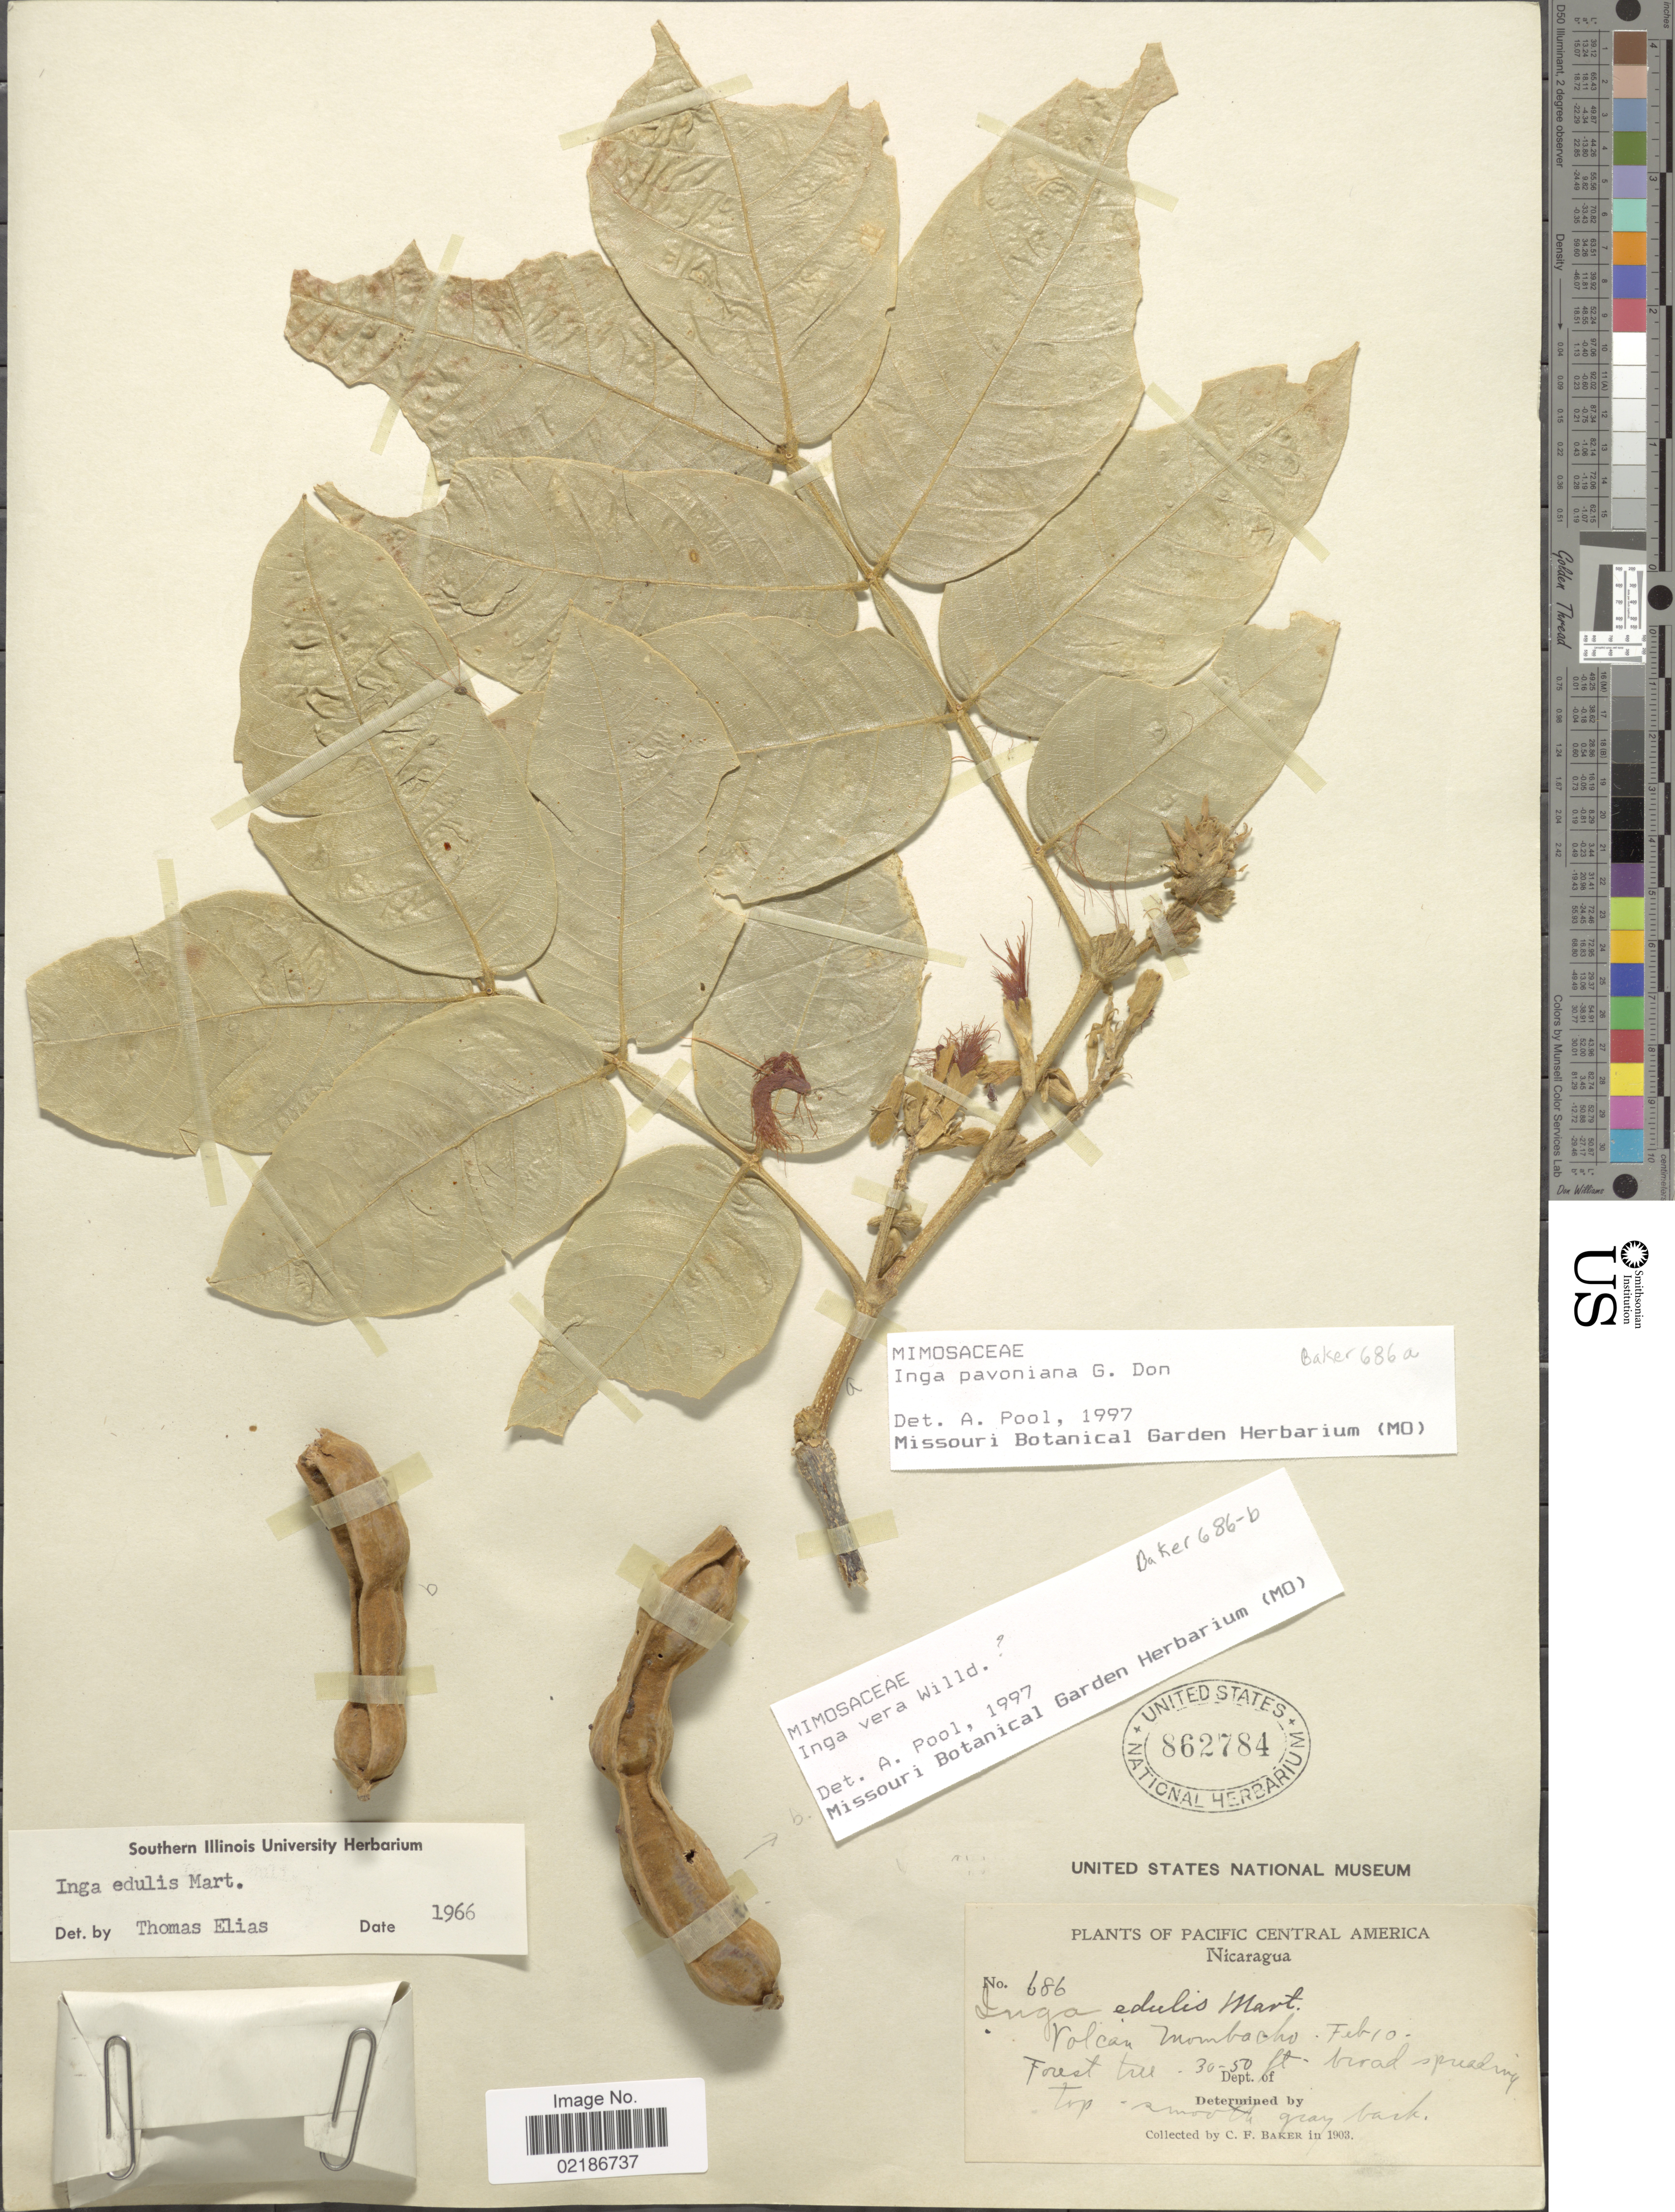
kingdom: Plantae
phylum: Tracheophyta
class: Magnoliopsida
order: Fabales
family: Fabaceae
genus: Inga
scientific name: Inga sapindoides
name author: Willd.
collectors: C. F. Baker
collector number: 686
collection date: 1903-02-10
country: Nicaragua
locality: Pacific Central America, Volcan Mombacho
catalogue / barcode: US 862784